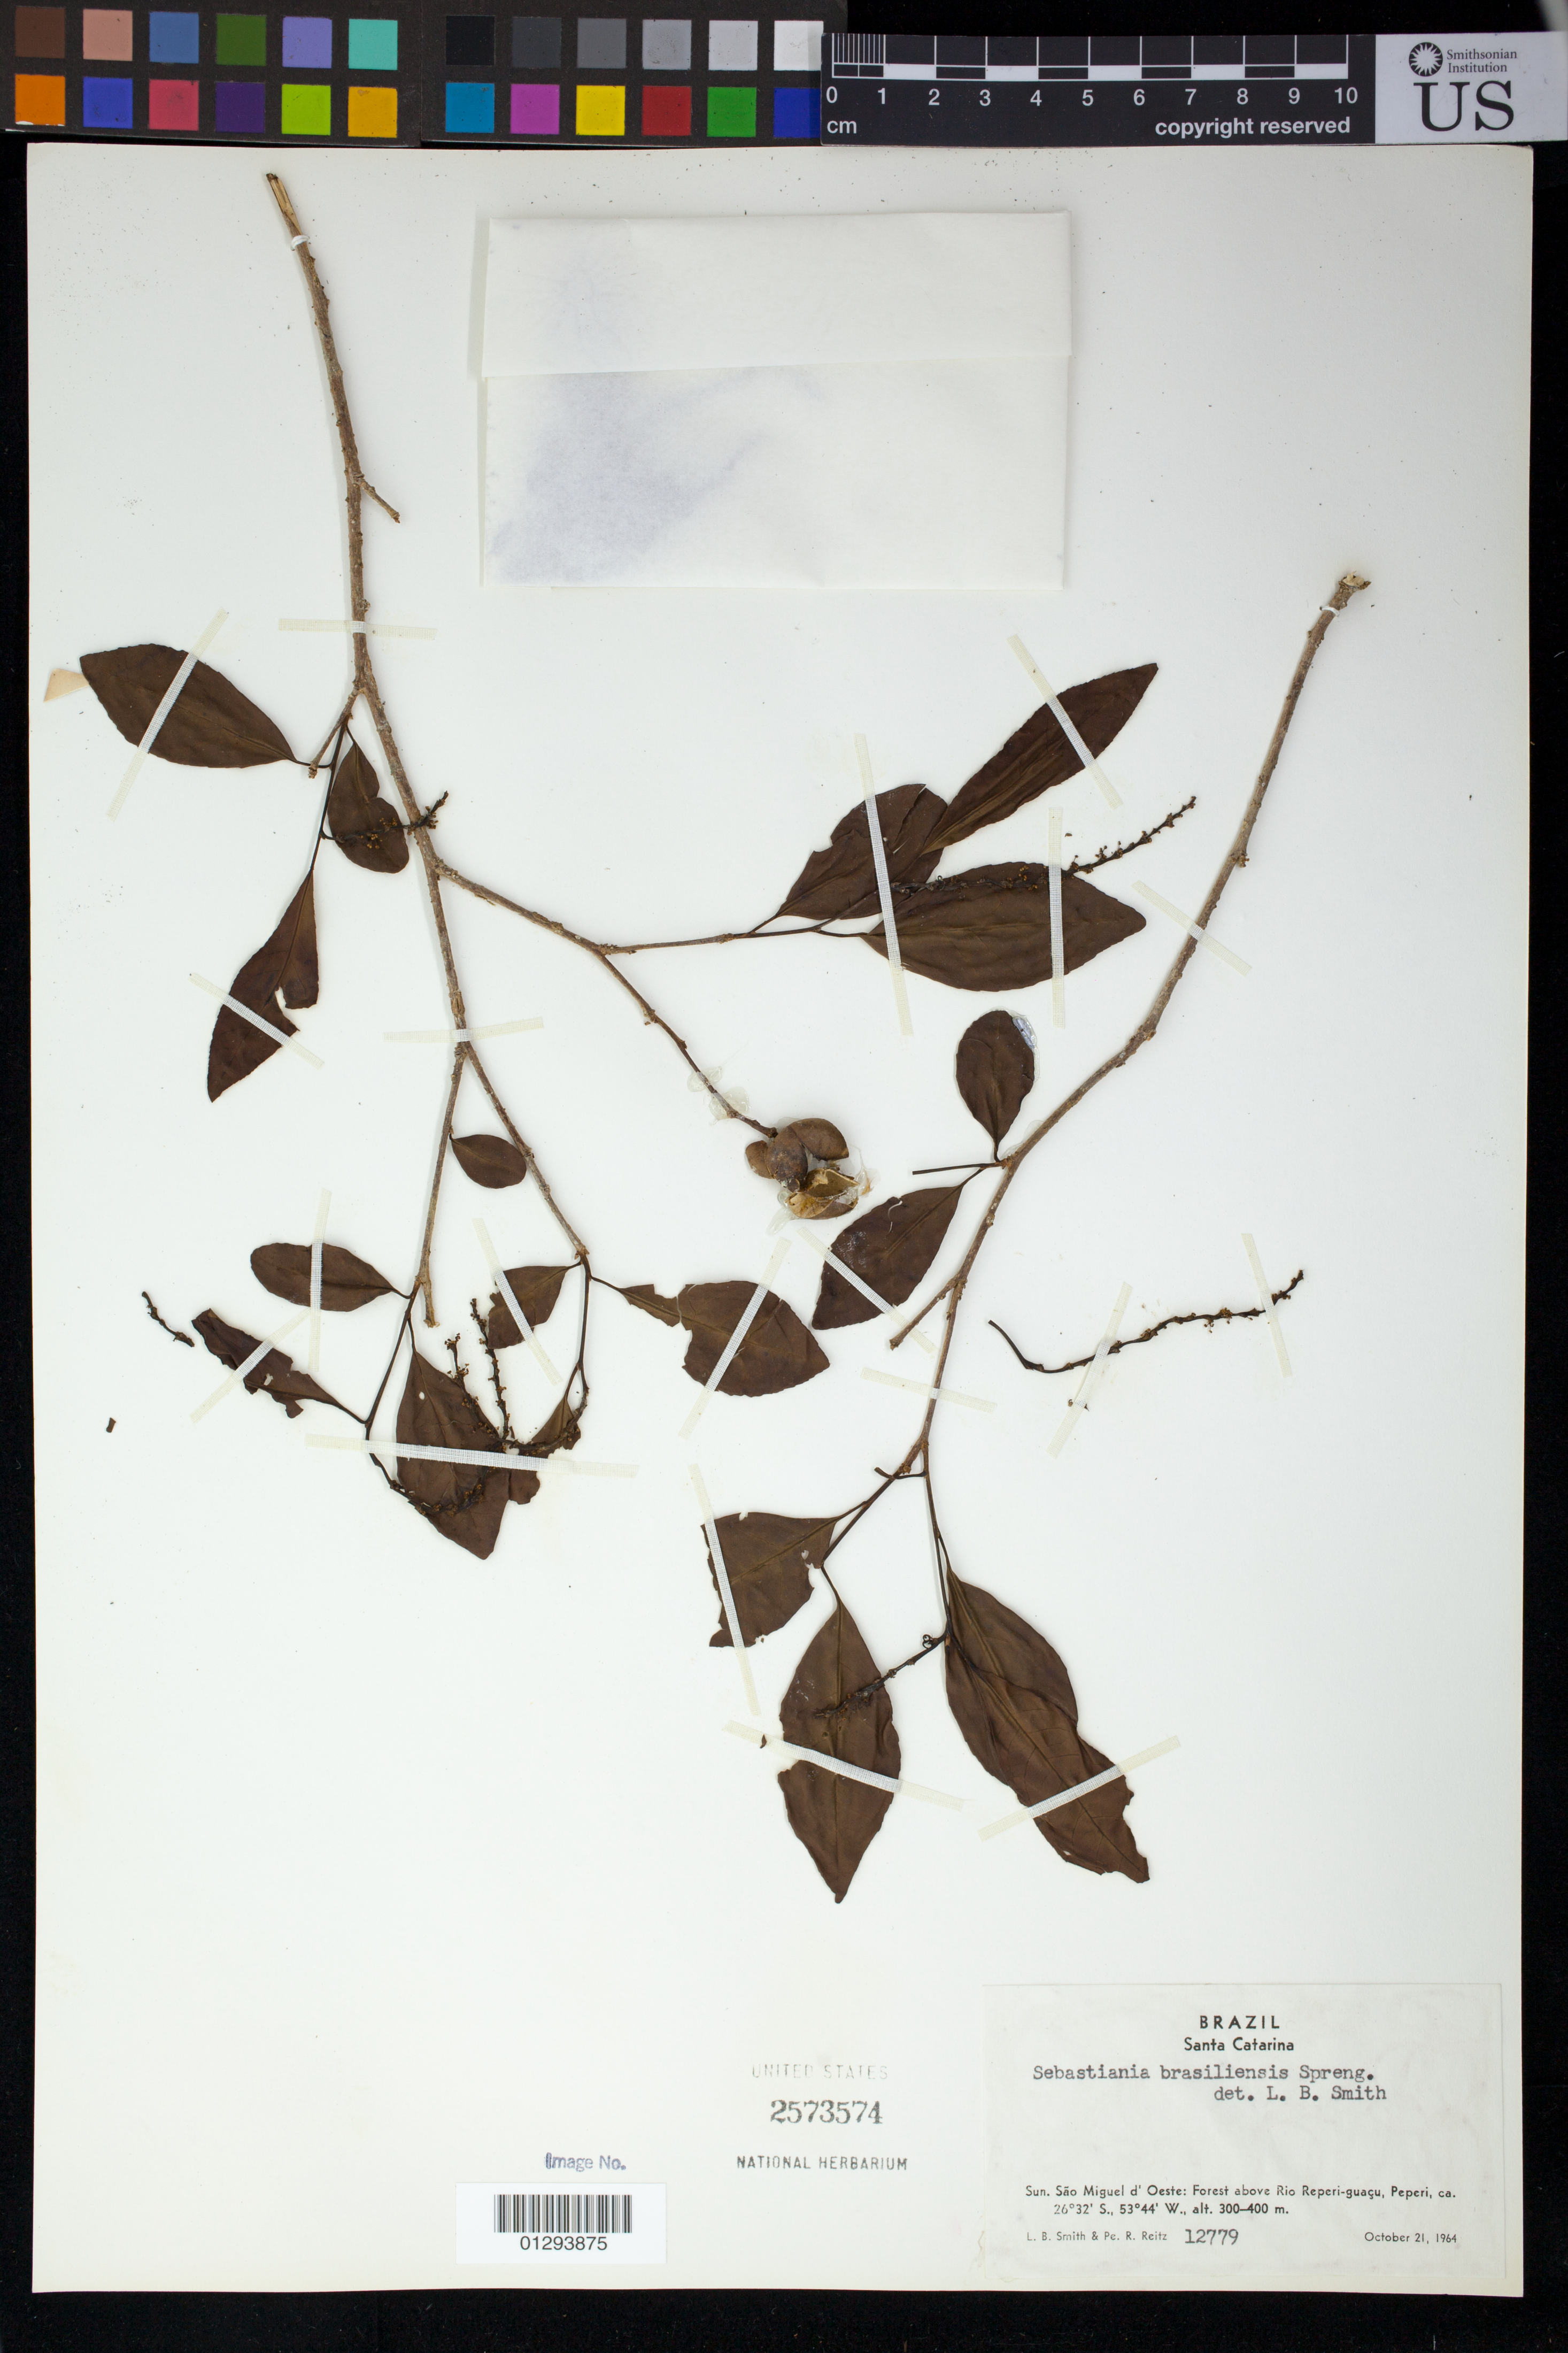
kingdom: Plantae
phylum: Tracheophyta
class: Magnoliopsida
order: Malpighiales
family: Euphorbiaceae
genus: Sebastiania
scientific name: Sebastiania brasiliensis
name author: Spreng.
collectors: L. Smith & R. Reitz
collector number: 12779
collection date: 1964-10-21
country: Brazil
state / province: Santa Catarina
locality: Sun. Sao Miguel d' Oeste: Forest above Rio Reperi-guacu, Peperi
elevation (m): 300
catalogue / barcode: US 2573574